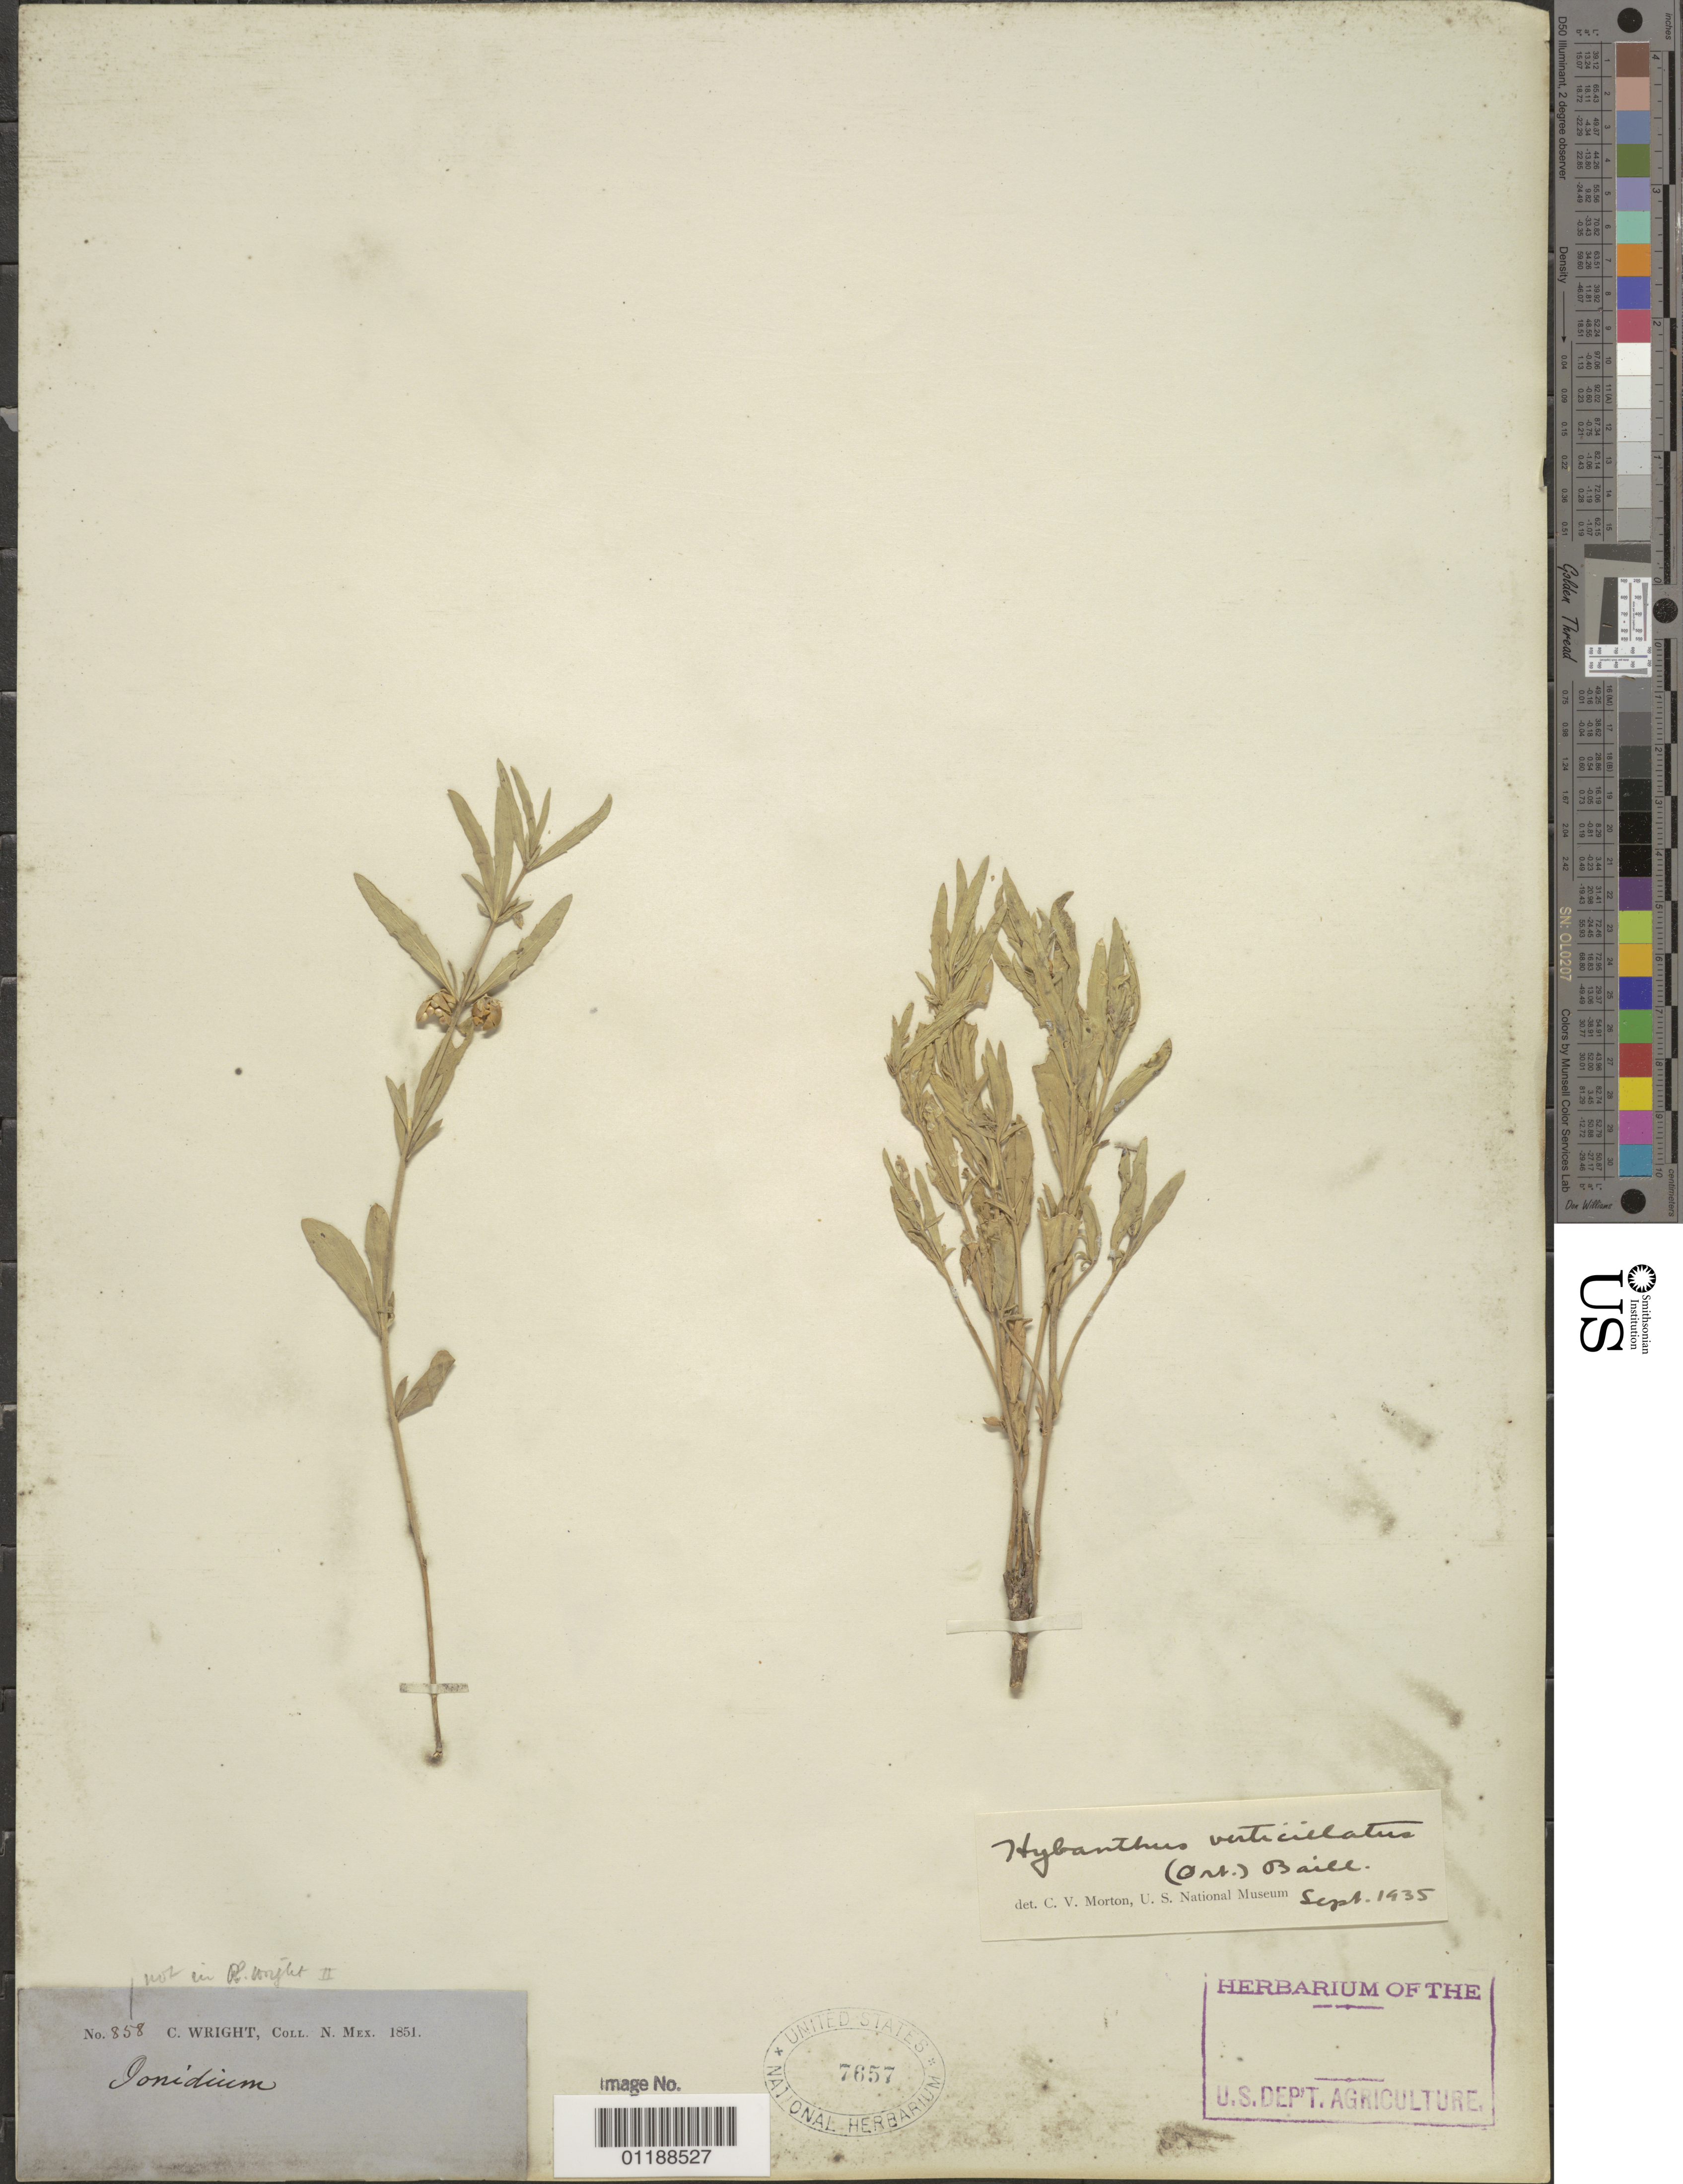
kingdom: Plantae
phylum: Tracheophyta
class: Magnoliopsida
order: Malpighiales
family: Violaceae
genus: Pombalia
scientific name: Pombalia verticillata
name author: (Ortega) Paula-Souza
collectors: C. Wright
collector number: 858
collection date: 1851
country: United States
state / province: New Mexico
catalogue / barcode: US 7657